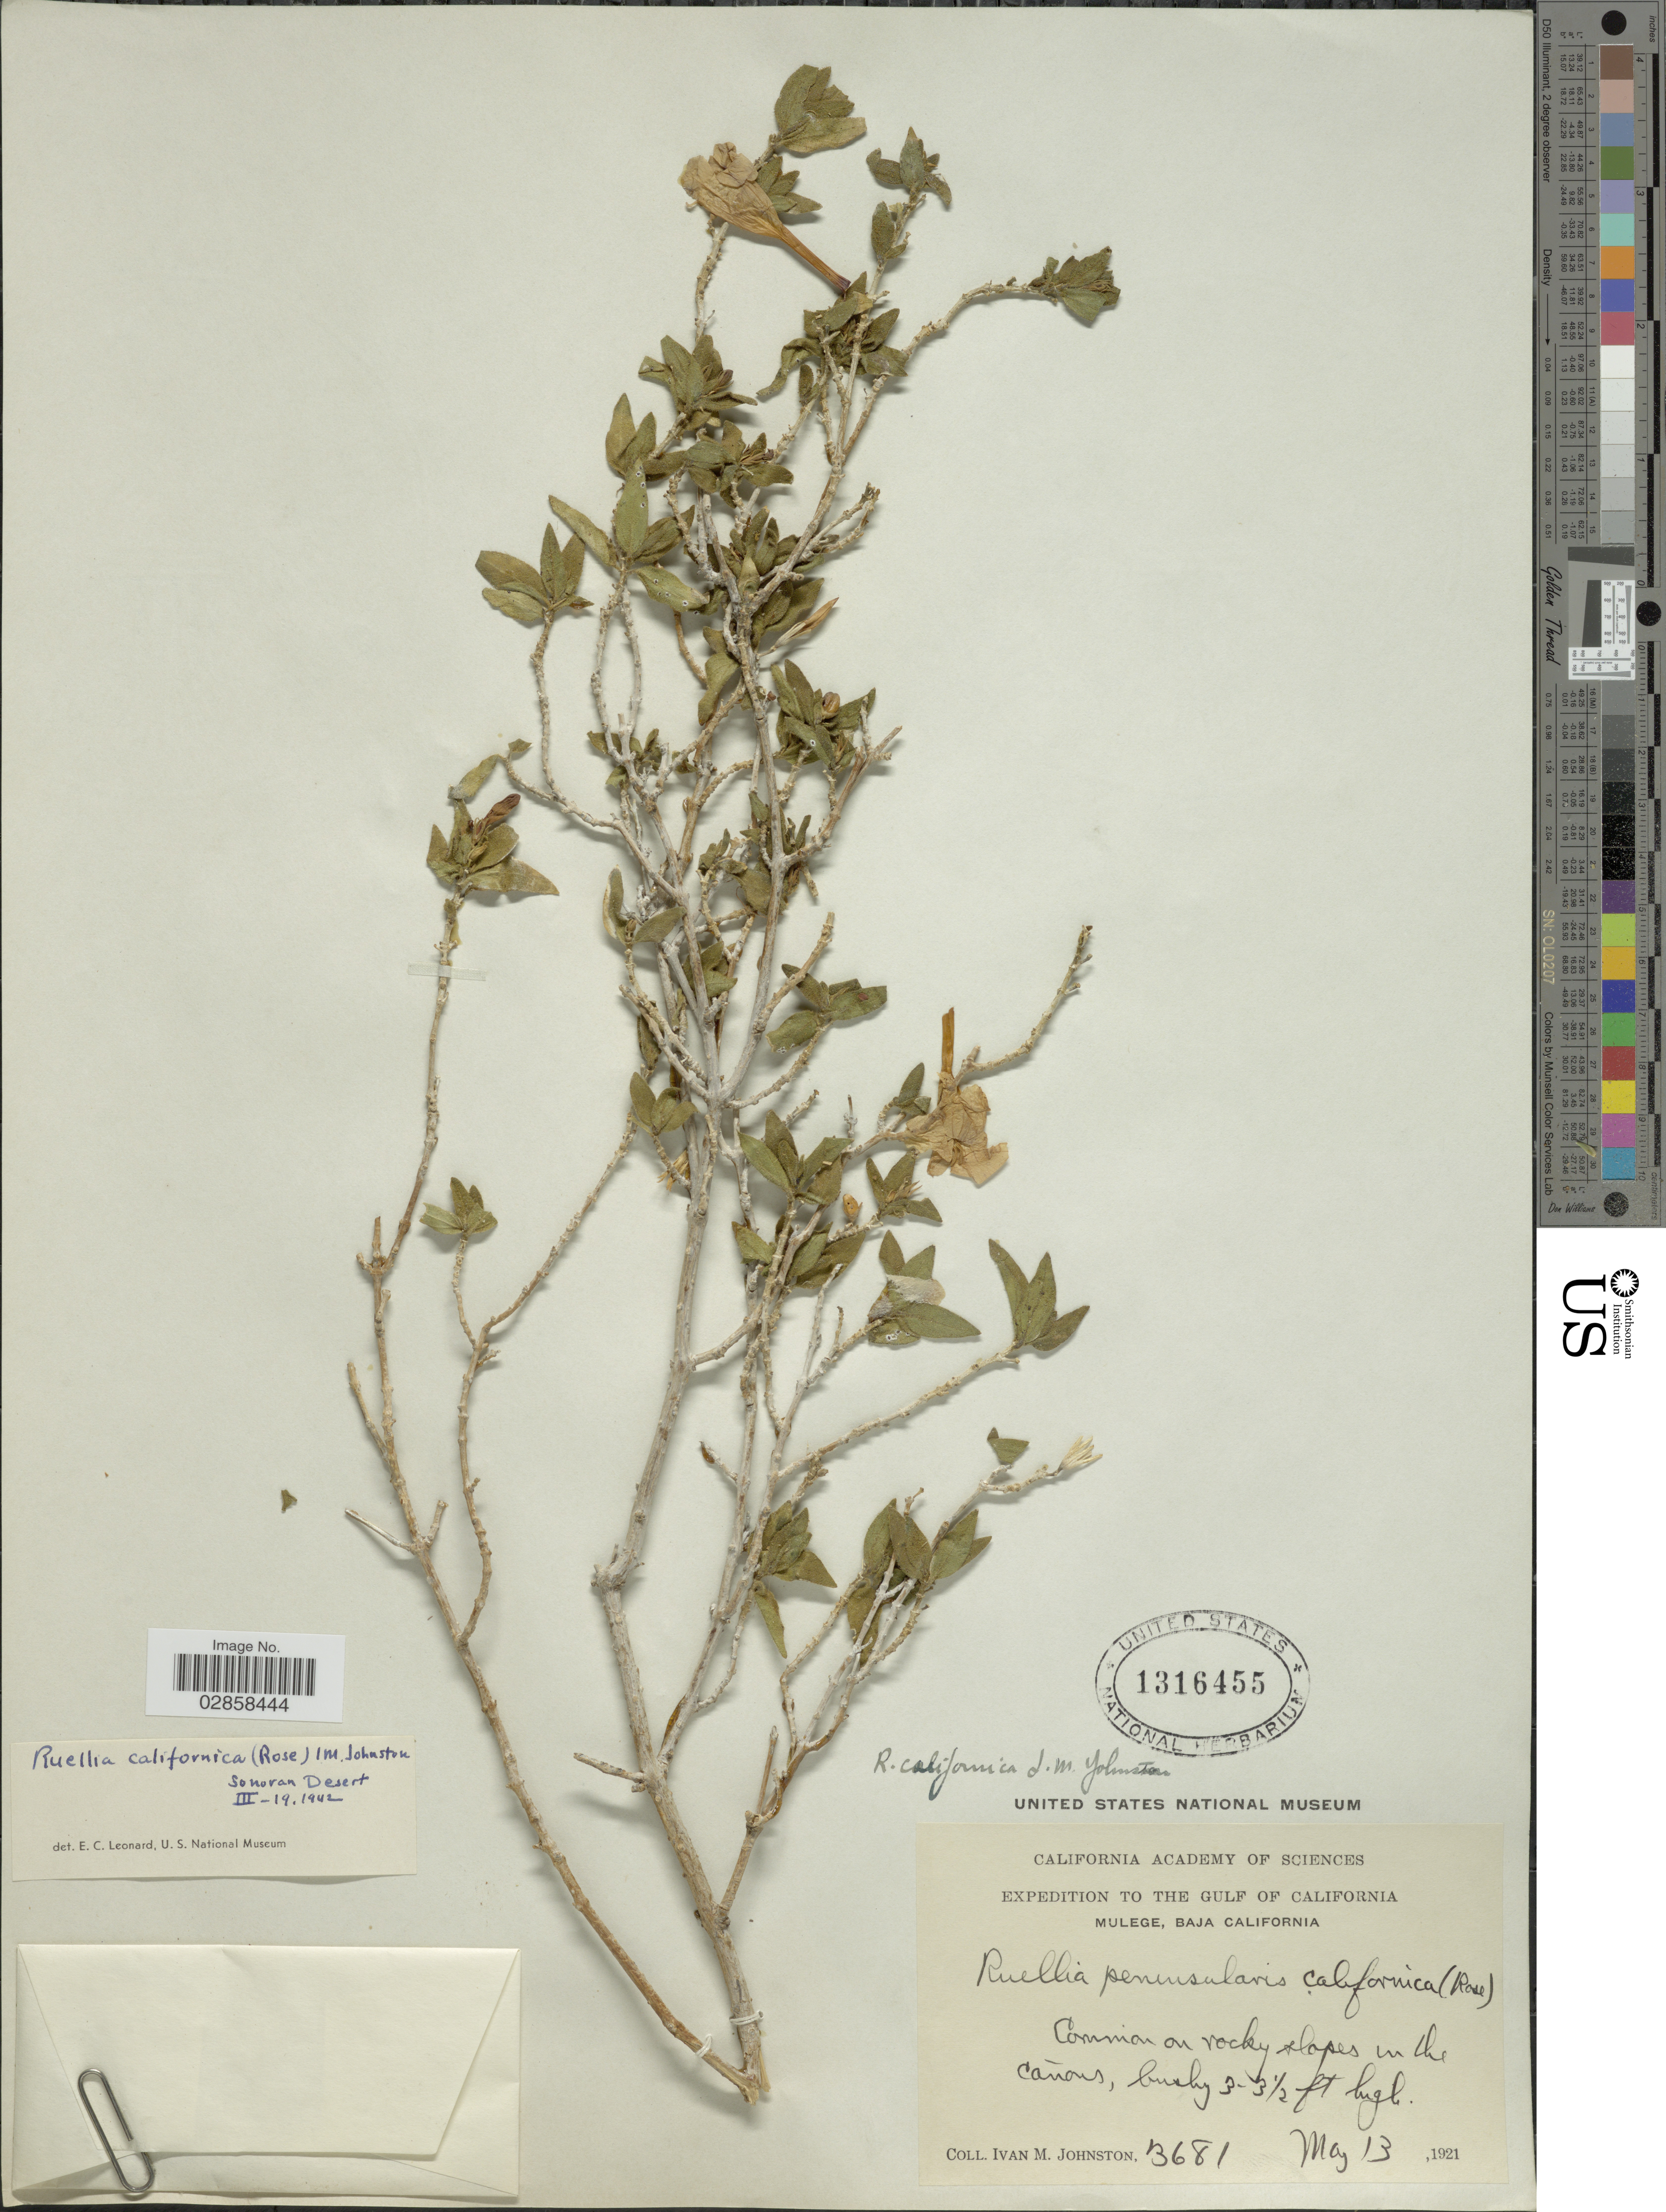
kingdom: Plantae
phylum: Tracheophyta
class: Magnoliopsida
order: Lamiales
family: Acanthaceae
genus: Ruellia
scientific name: Ruellia californica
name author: (Rose) I.M. Johnst.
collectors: I.M. Johnston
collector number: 3681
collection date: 1921-05-13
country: Mexico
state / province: Baja California Sur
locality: The Gulf of California. Mulege.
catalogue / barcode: US 1316455